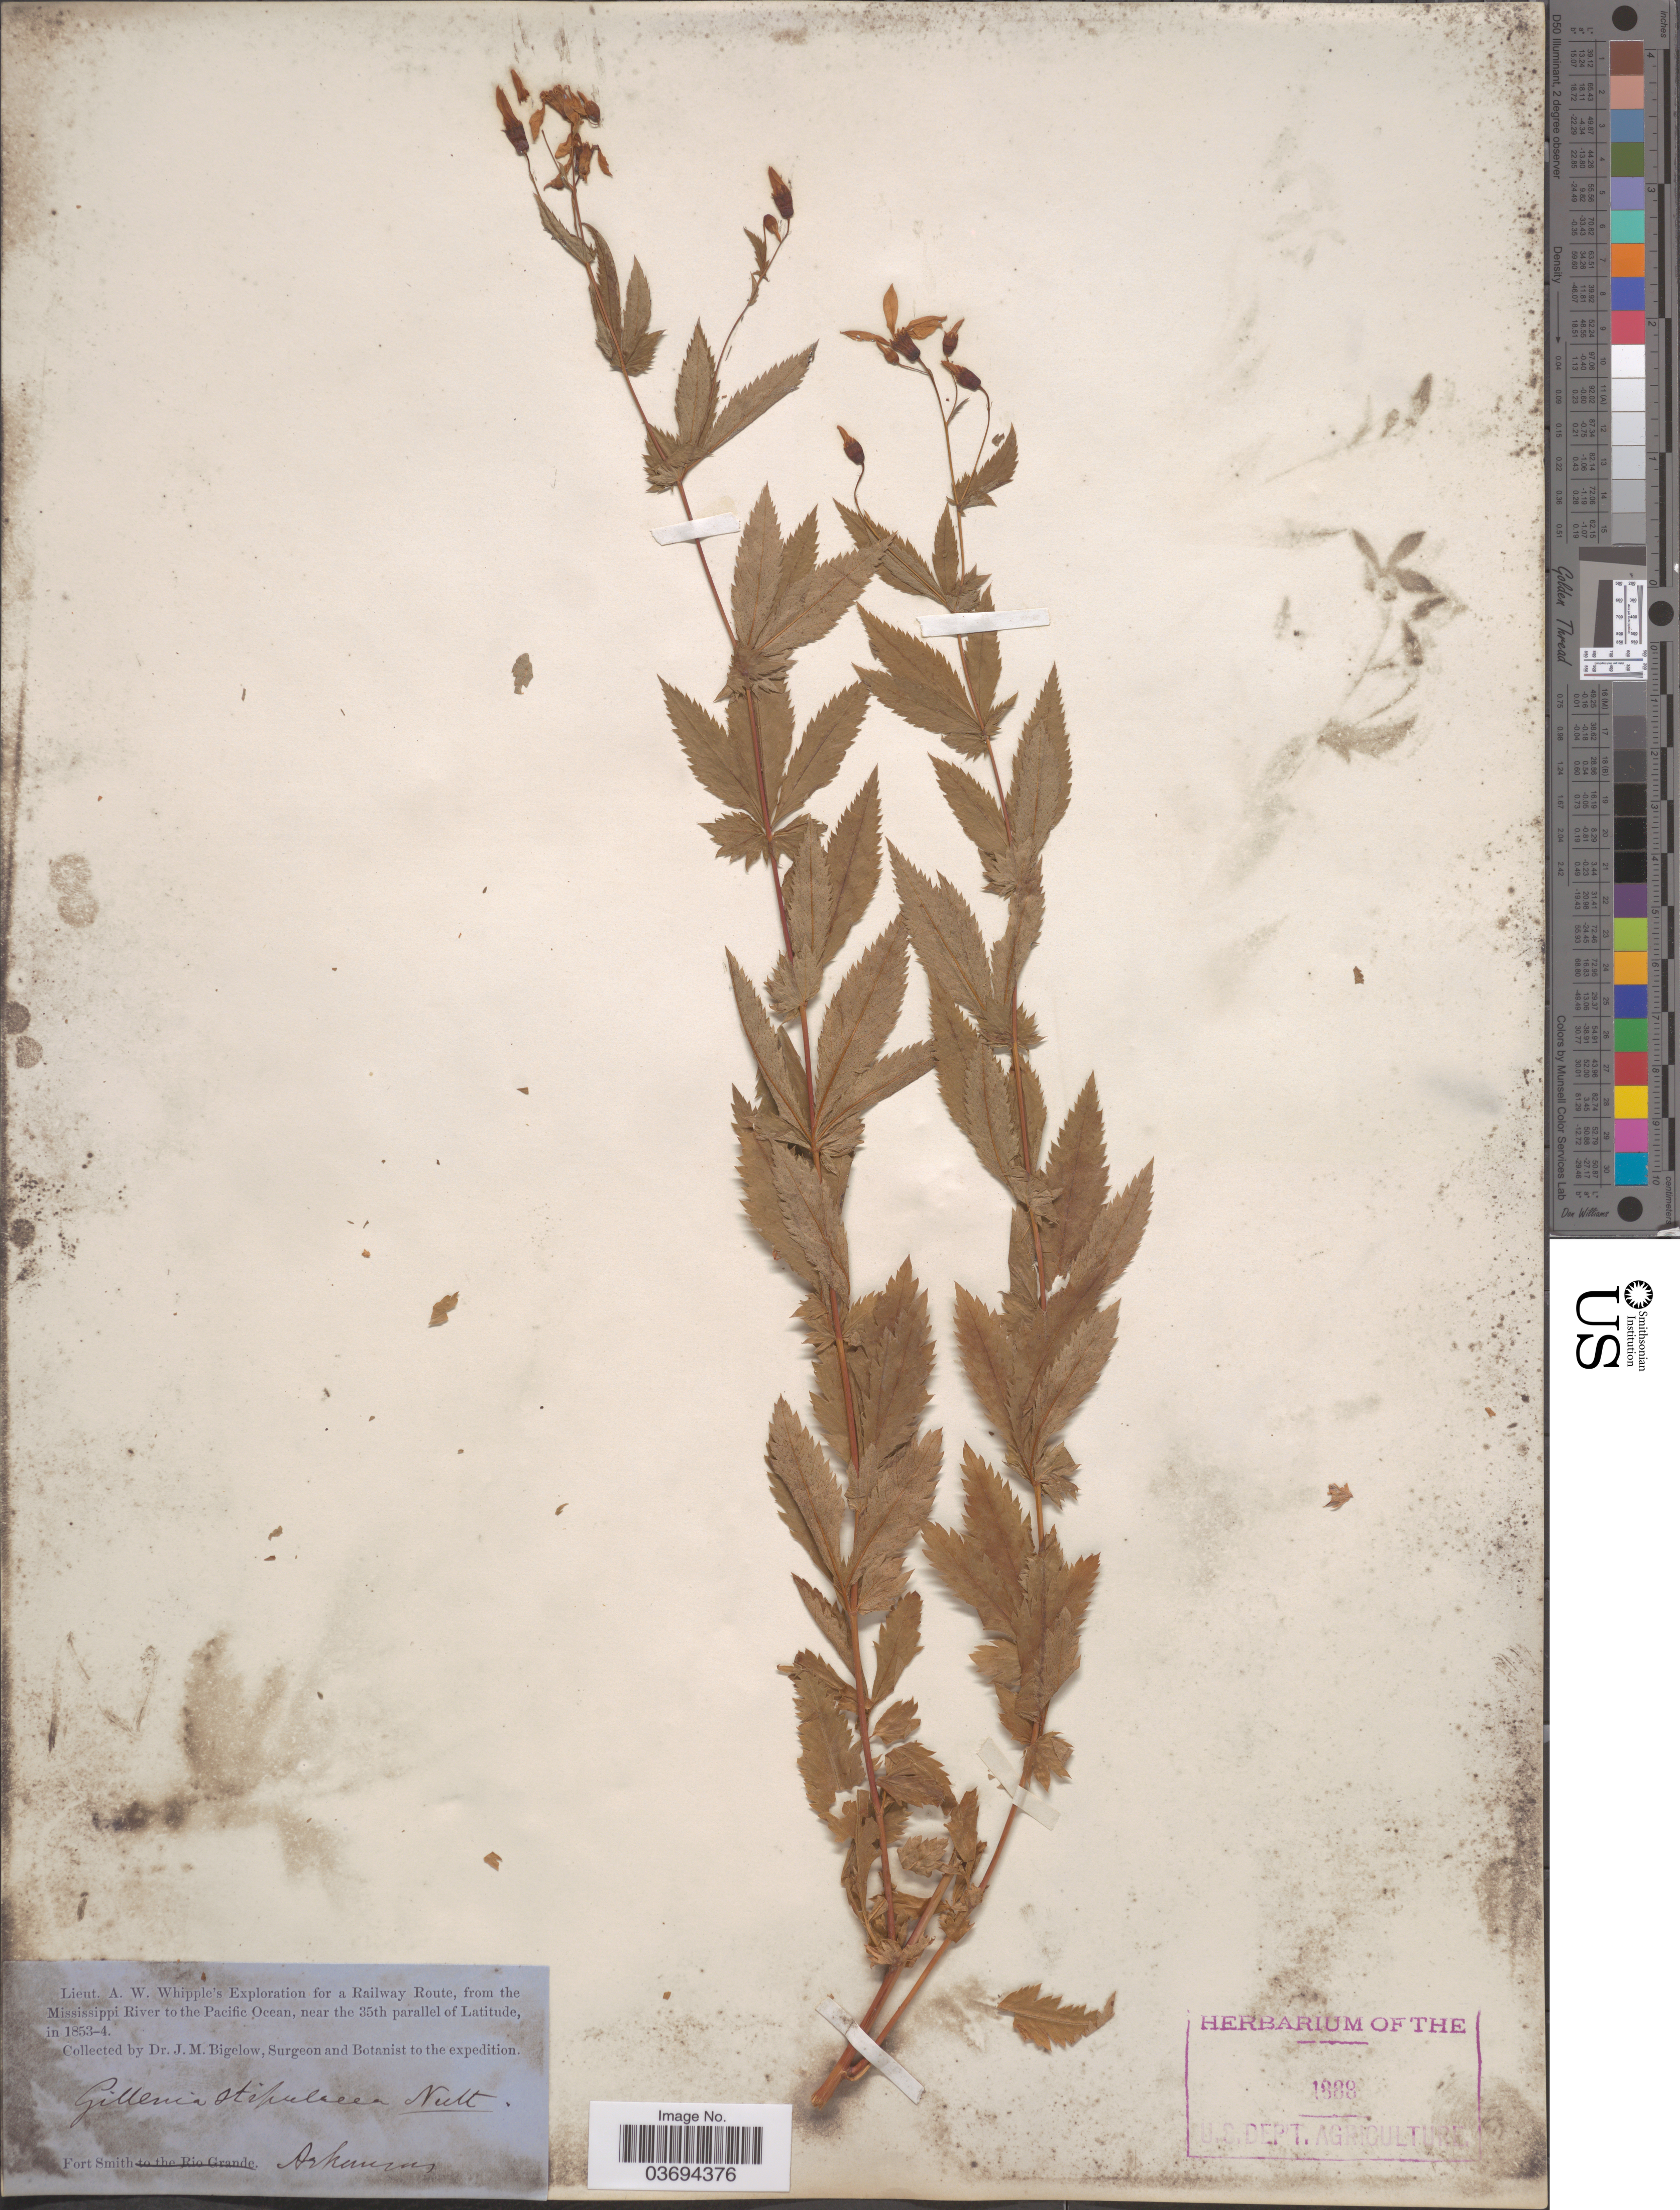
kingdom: Plantae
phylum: Tracheophyta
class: Magnoliopsida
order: Rosales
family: Rosaceae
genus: Gillenia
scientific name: Gillenia stipulata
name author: (Muhl. ex Willd.) Nutt.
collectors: J. M. Bigelow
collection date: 1853/1854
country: United States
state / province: Arkansas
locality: Railway Route, from the Mississippi River to the Pacific Ocean, near the 35 th parallel of lAtitude. Fort Smith.